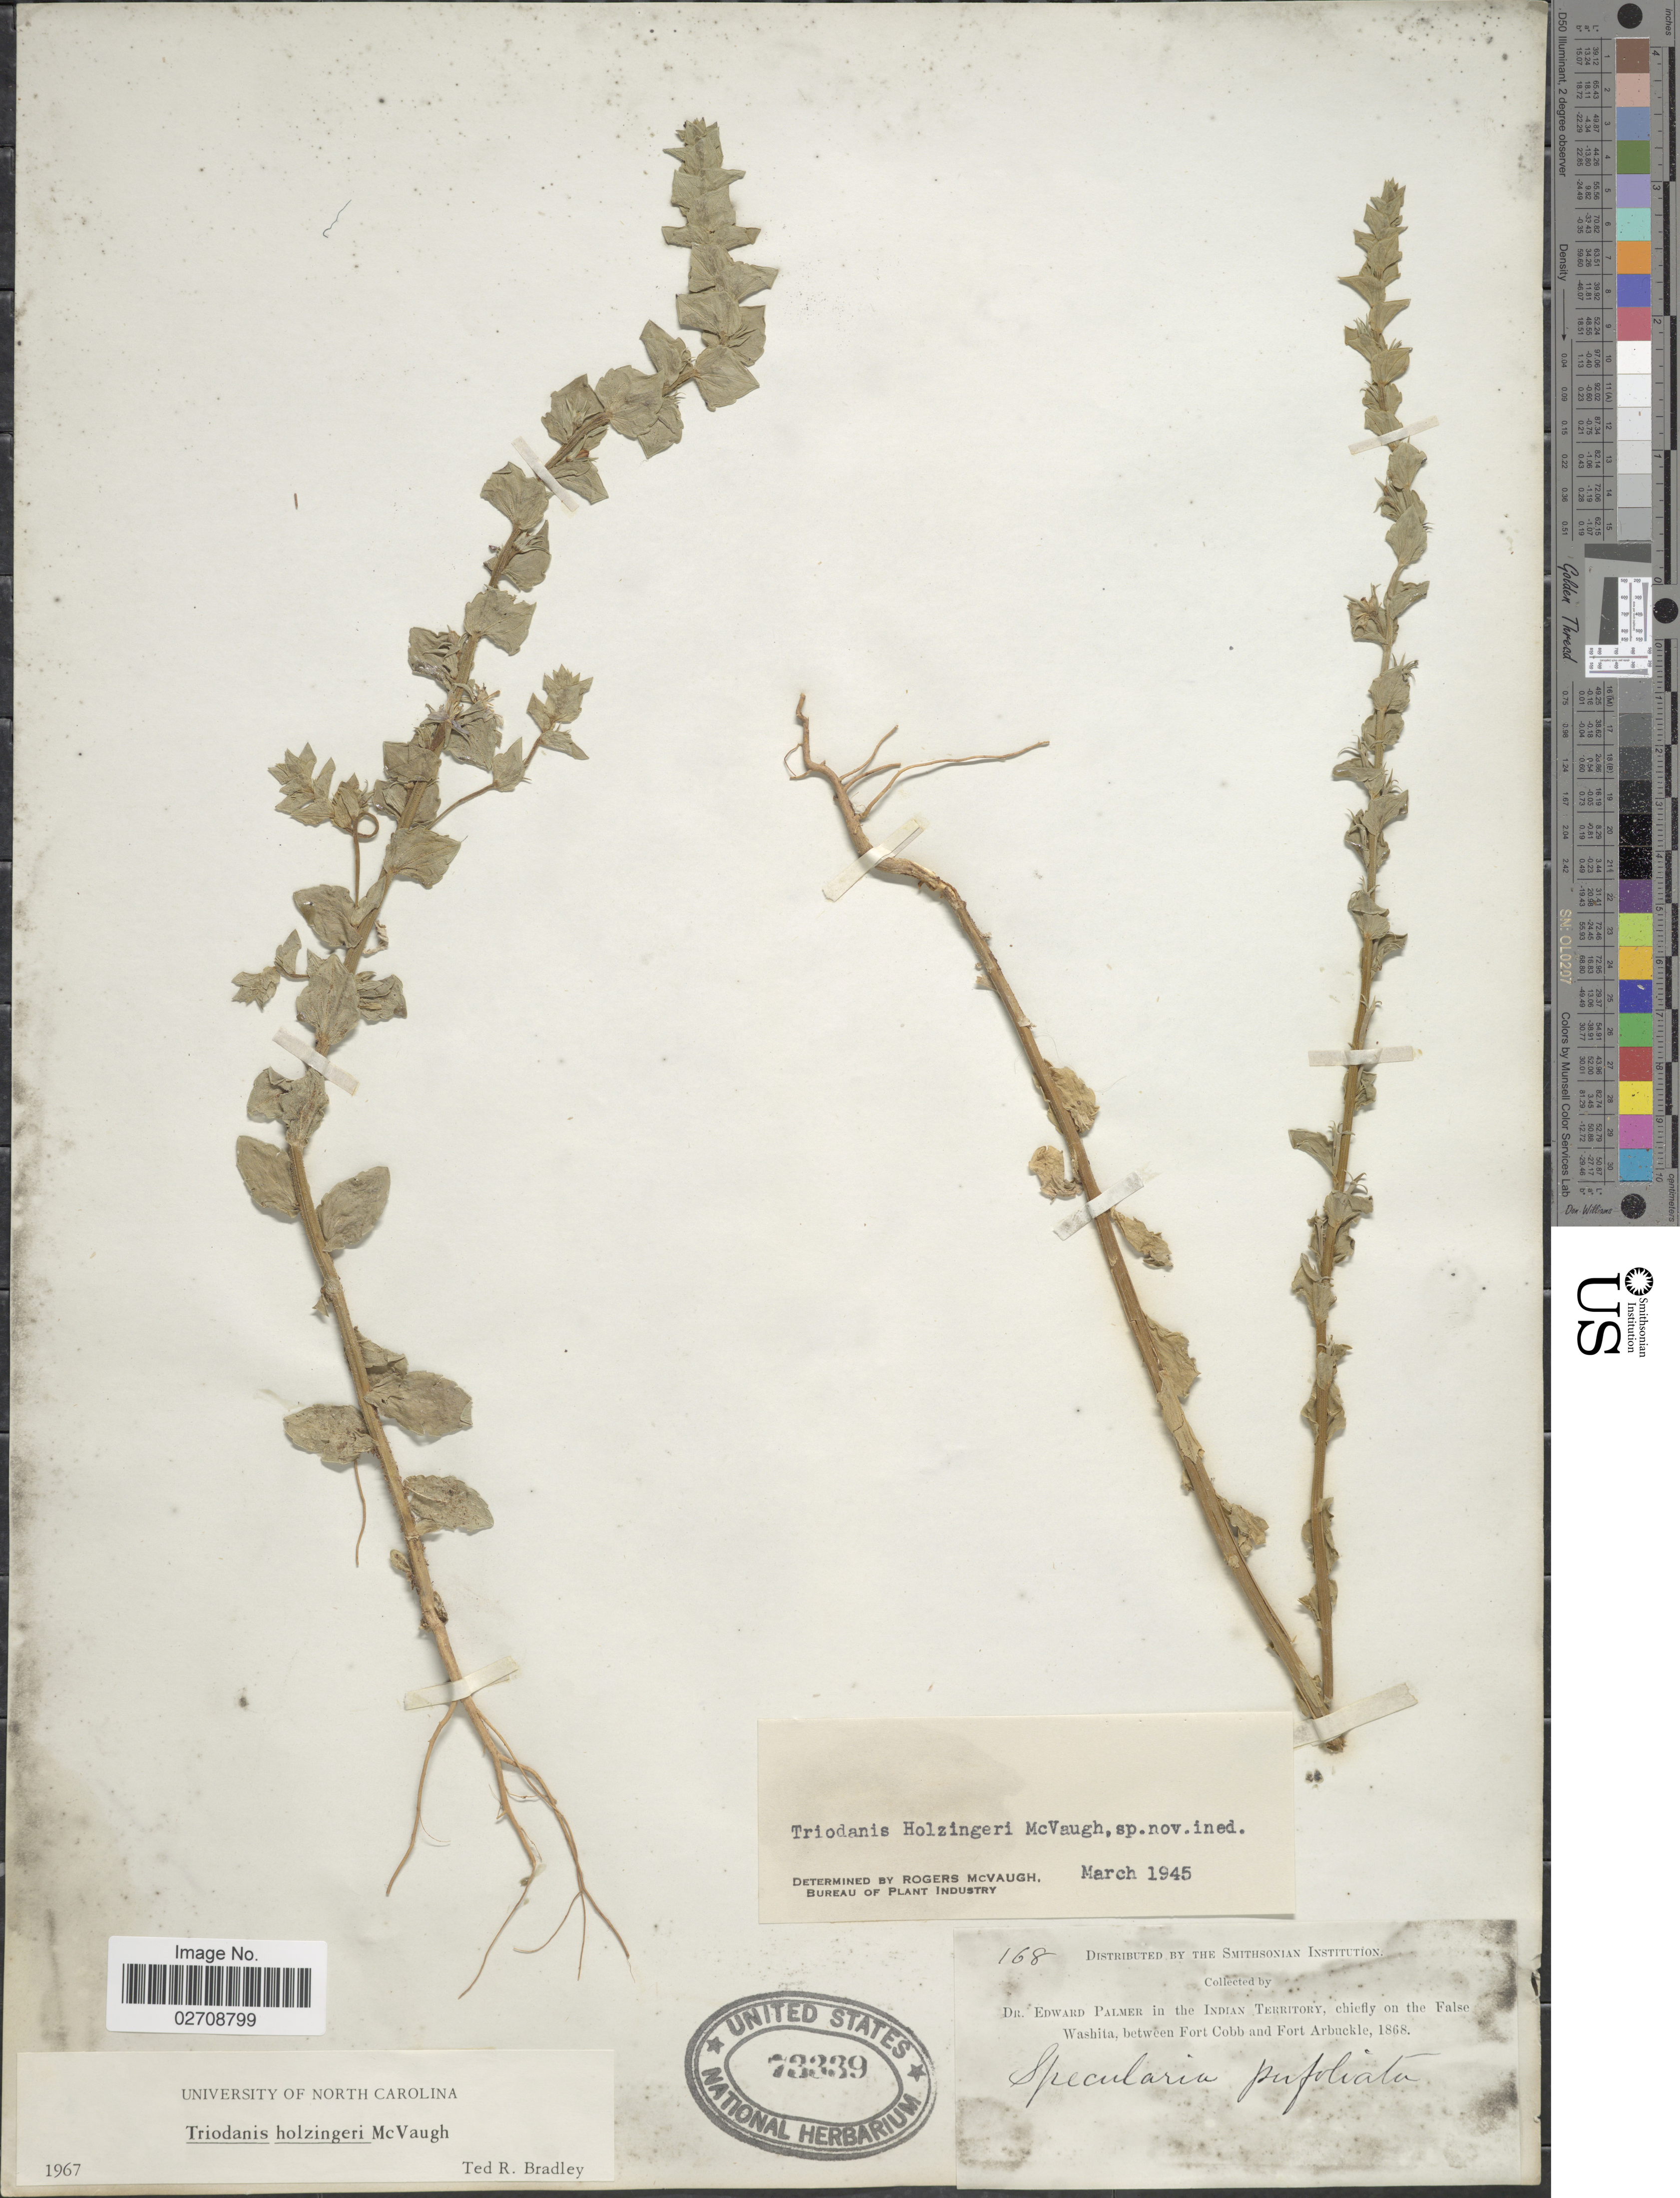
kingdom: Plantae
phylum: Tracheophyta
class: Magnoliopsida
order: Asterales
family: Campanulaceae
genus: Triodanis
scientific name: Triodanis holzingeri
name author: McVaugh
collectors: E. Palmer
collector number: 168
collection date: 1868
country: United States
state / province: Oklahoma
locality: In the Indian Territory, chiefly on the False Washita, between Fort Cobb and Fort Arbuckle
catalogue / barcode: US 73339